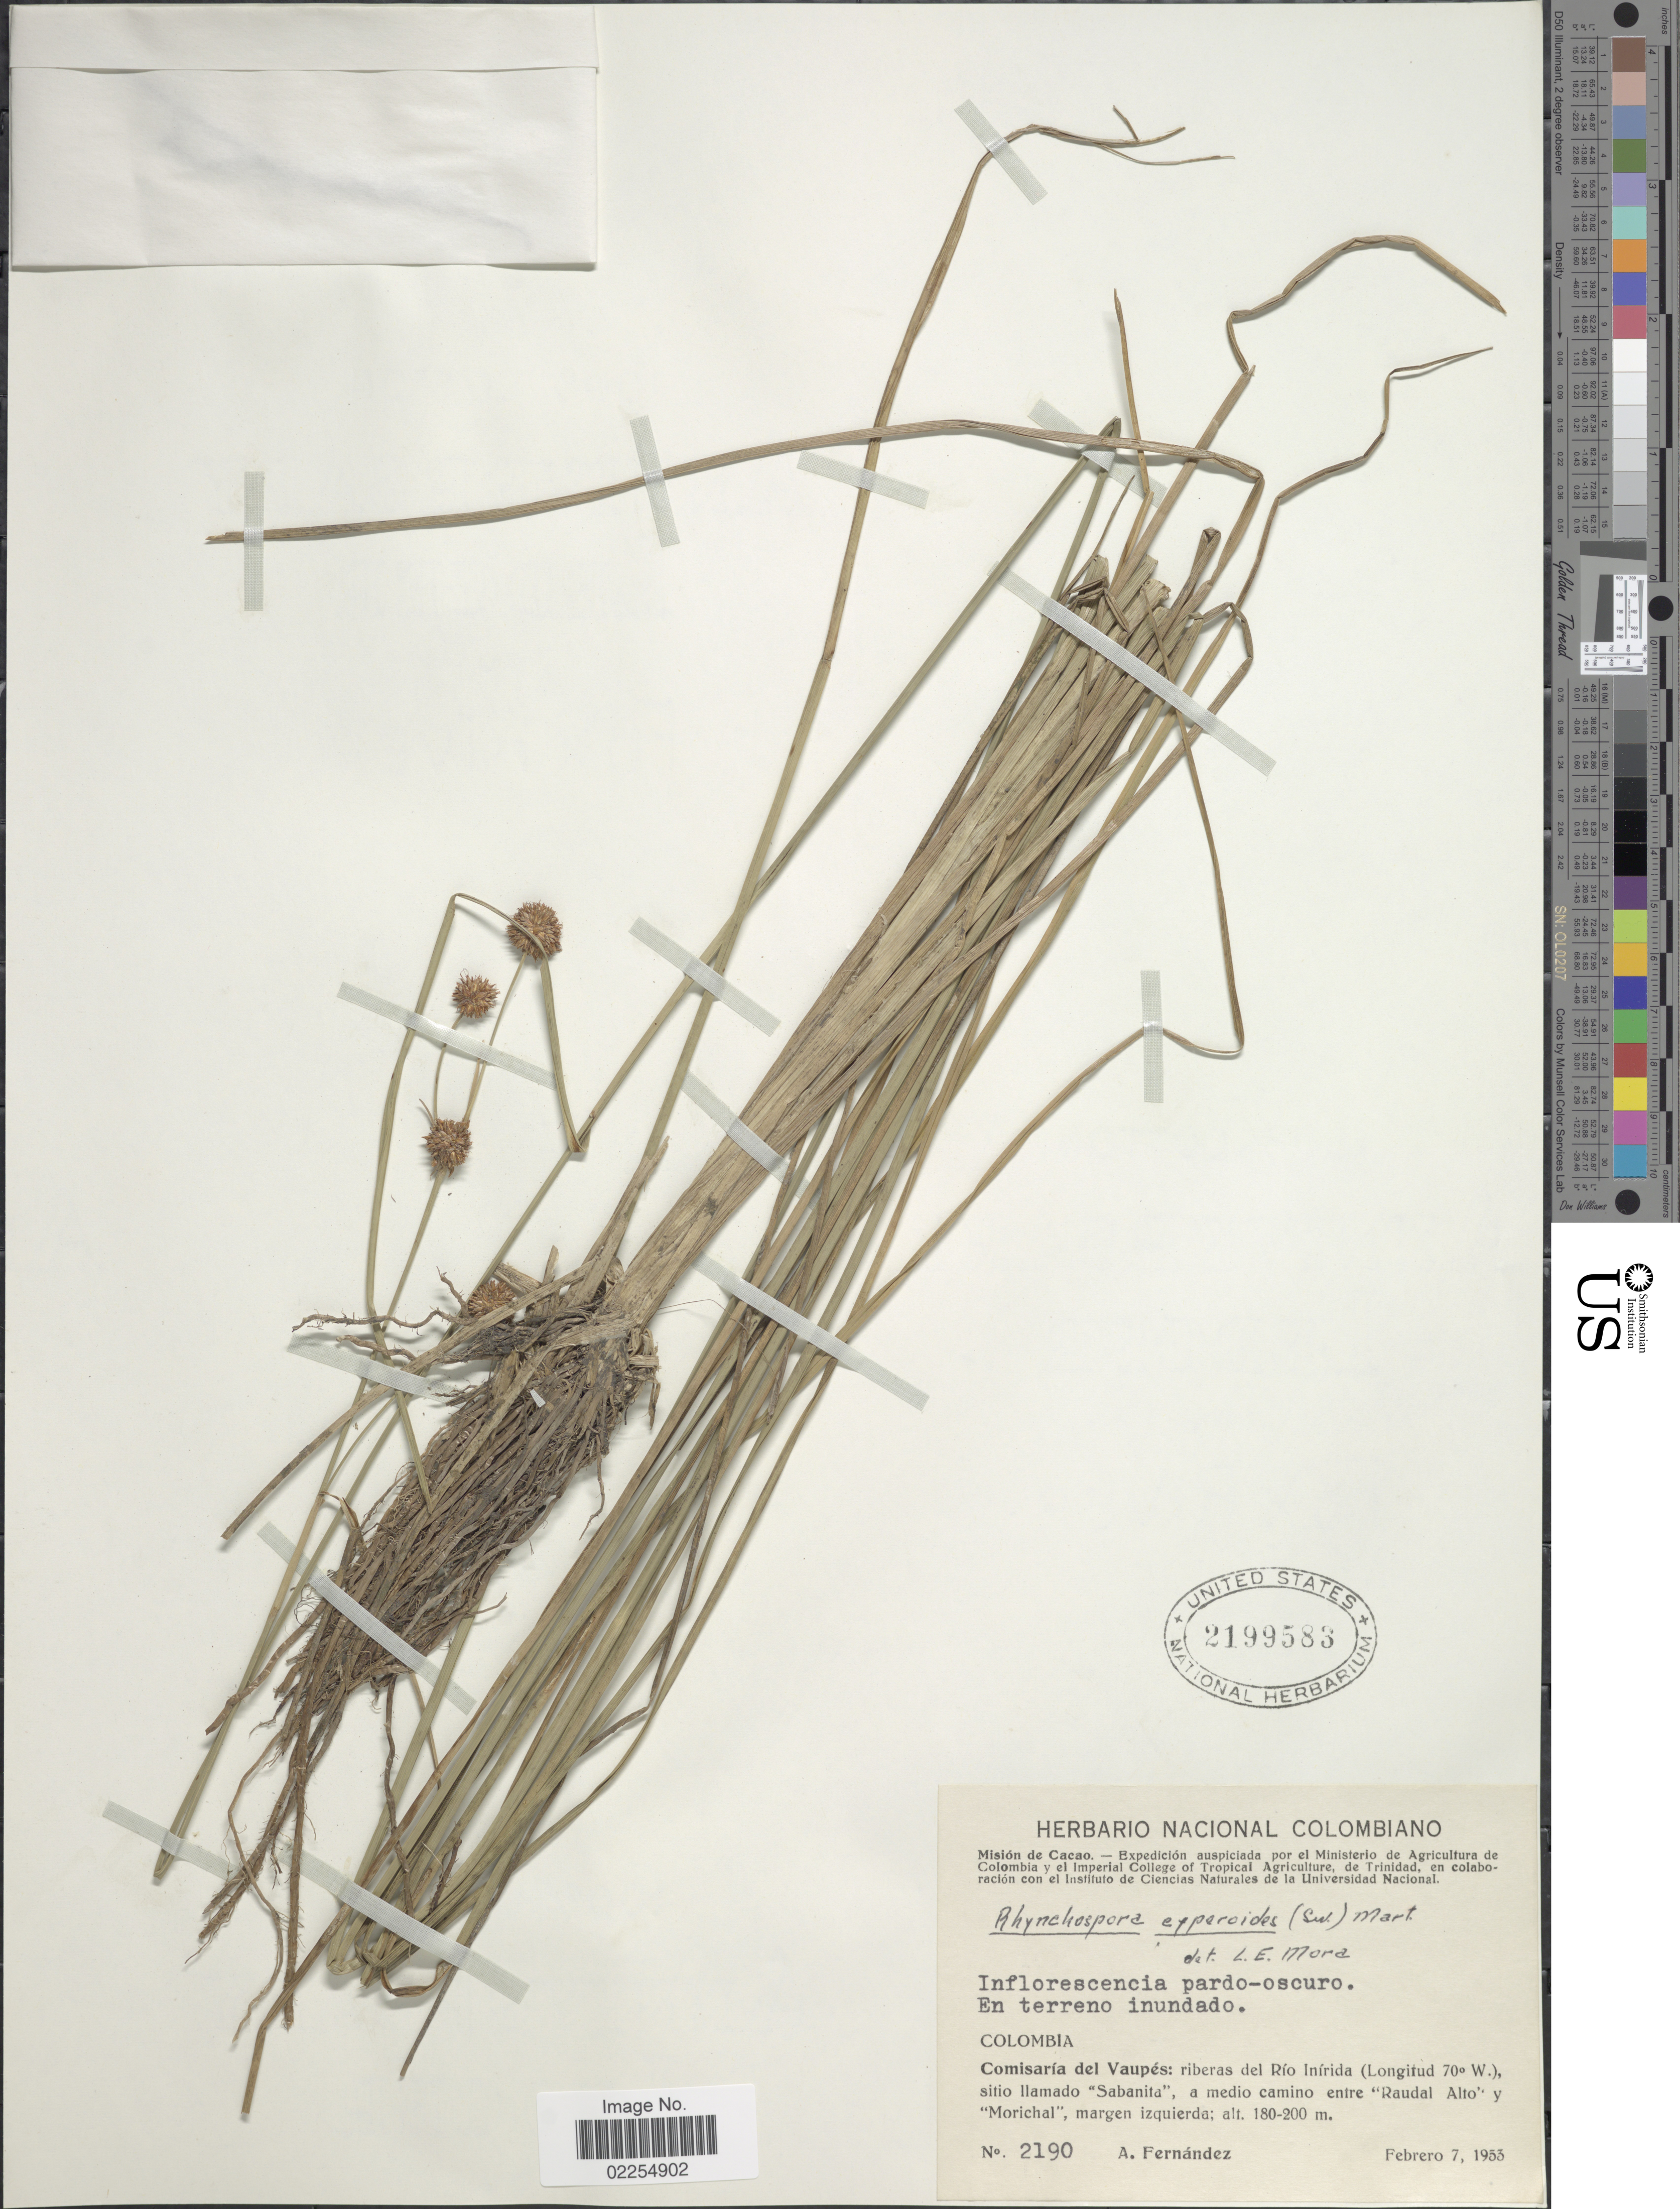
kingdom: Plantae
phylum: Tracheophyta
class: Liliopsida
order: Poales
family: Cyperaceae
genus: Rhynchospora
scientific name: Rhynchospora holoschoenoides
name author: (Rich.) Herter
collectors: A. Fernández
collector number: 2190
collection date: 1953-02-07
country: Colombia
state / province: Vaupés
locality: Riberas del Rio Inirida, sitio llamado Sabanita, a medio camino entre Raudal Alto y Morichal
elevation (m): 180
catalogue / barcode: US 2199583